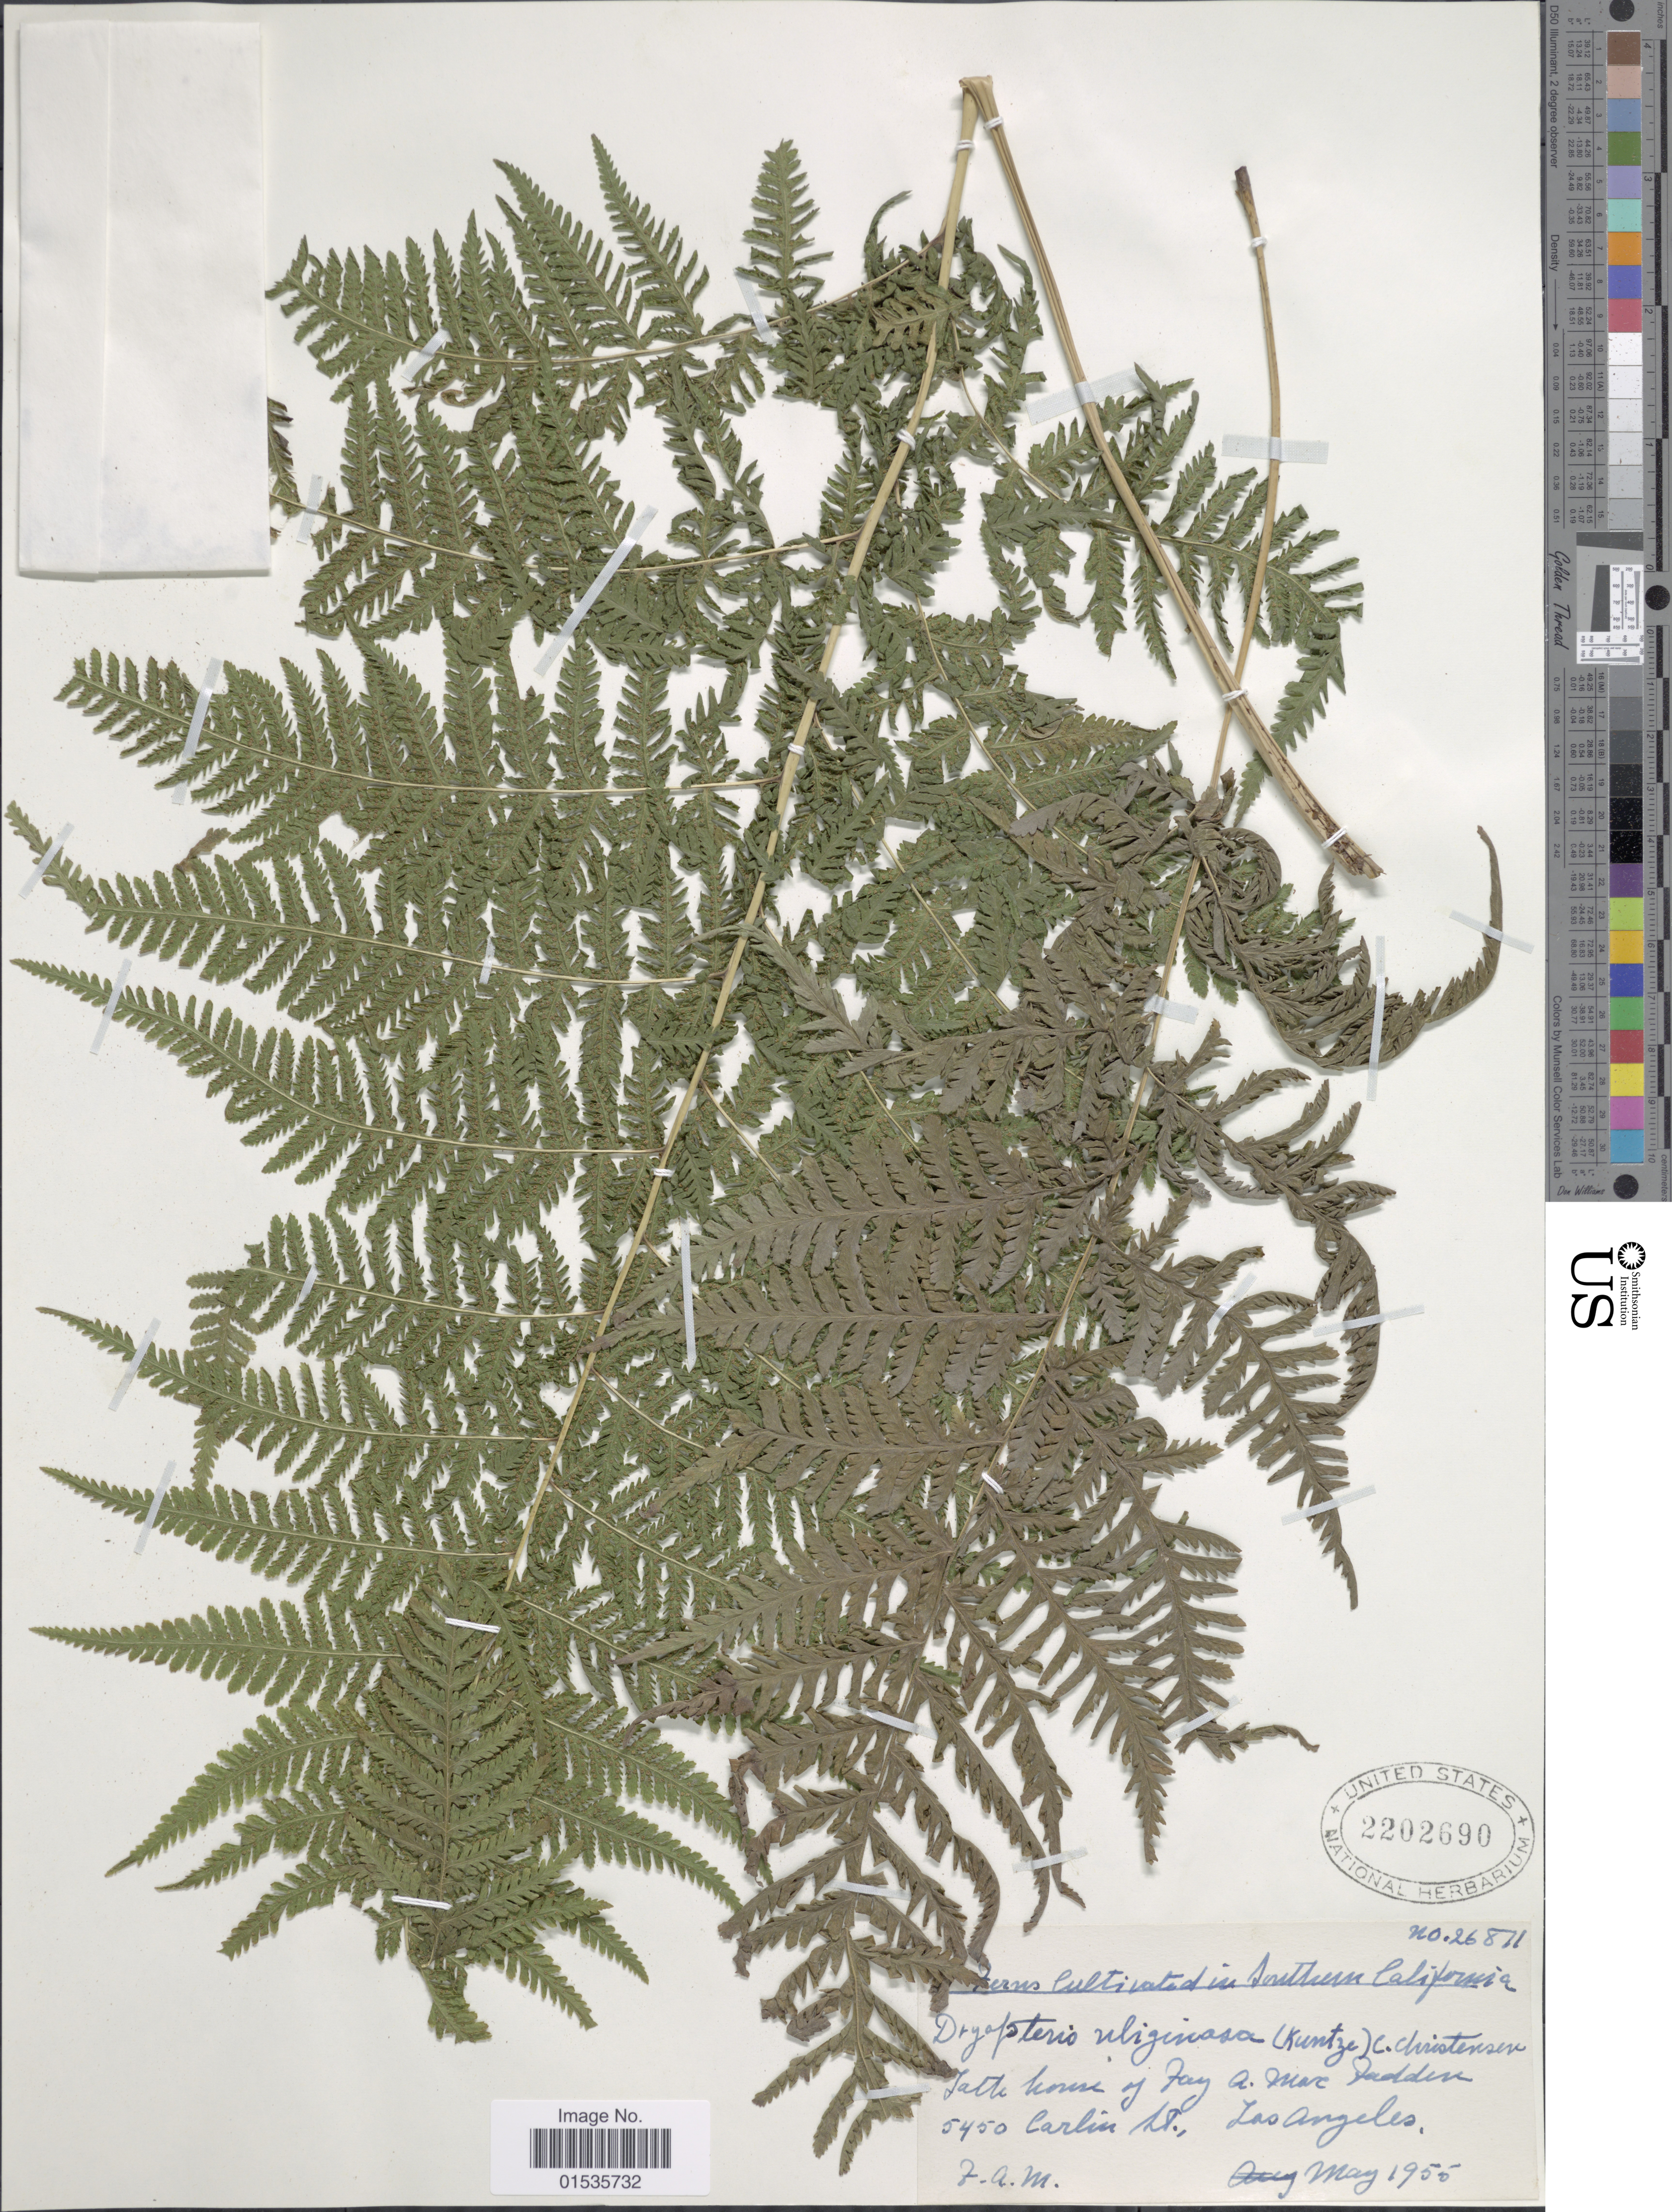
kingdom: Plantae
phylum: Tracheophyta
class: Polypodiopsida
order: Polypodiales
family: Thelypteridaceae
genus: Macrothelypteris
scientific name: Macrothelypteris torresiana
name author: (Gaudich.) Ching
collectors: F. MacFadden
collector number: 26871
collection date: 1955-05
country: United States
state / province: California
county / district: Los Angeles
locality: Southern California, Lath house of Fay. A Mac Fadden 5450 Carlin St., Los Angeles.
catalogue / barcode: US 2202690